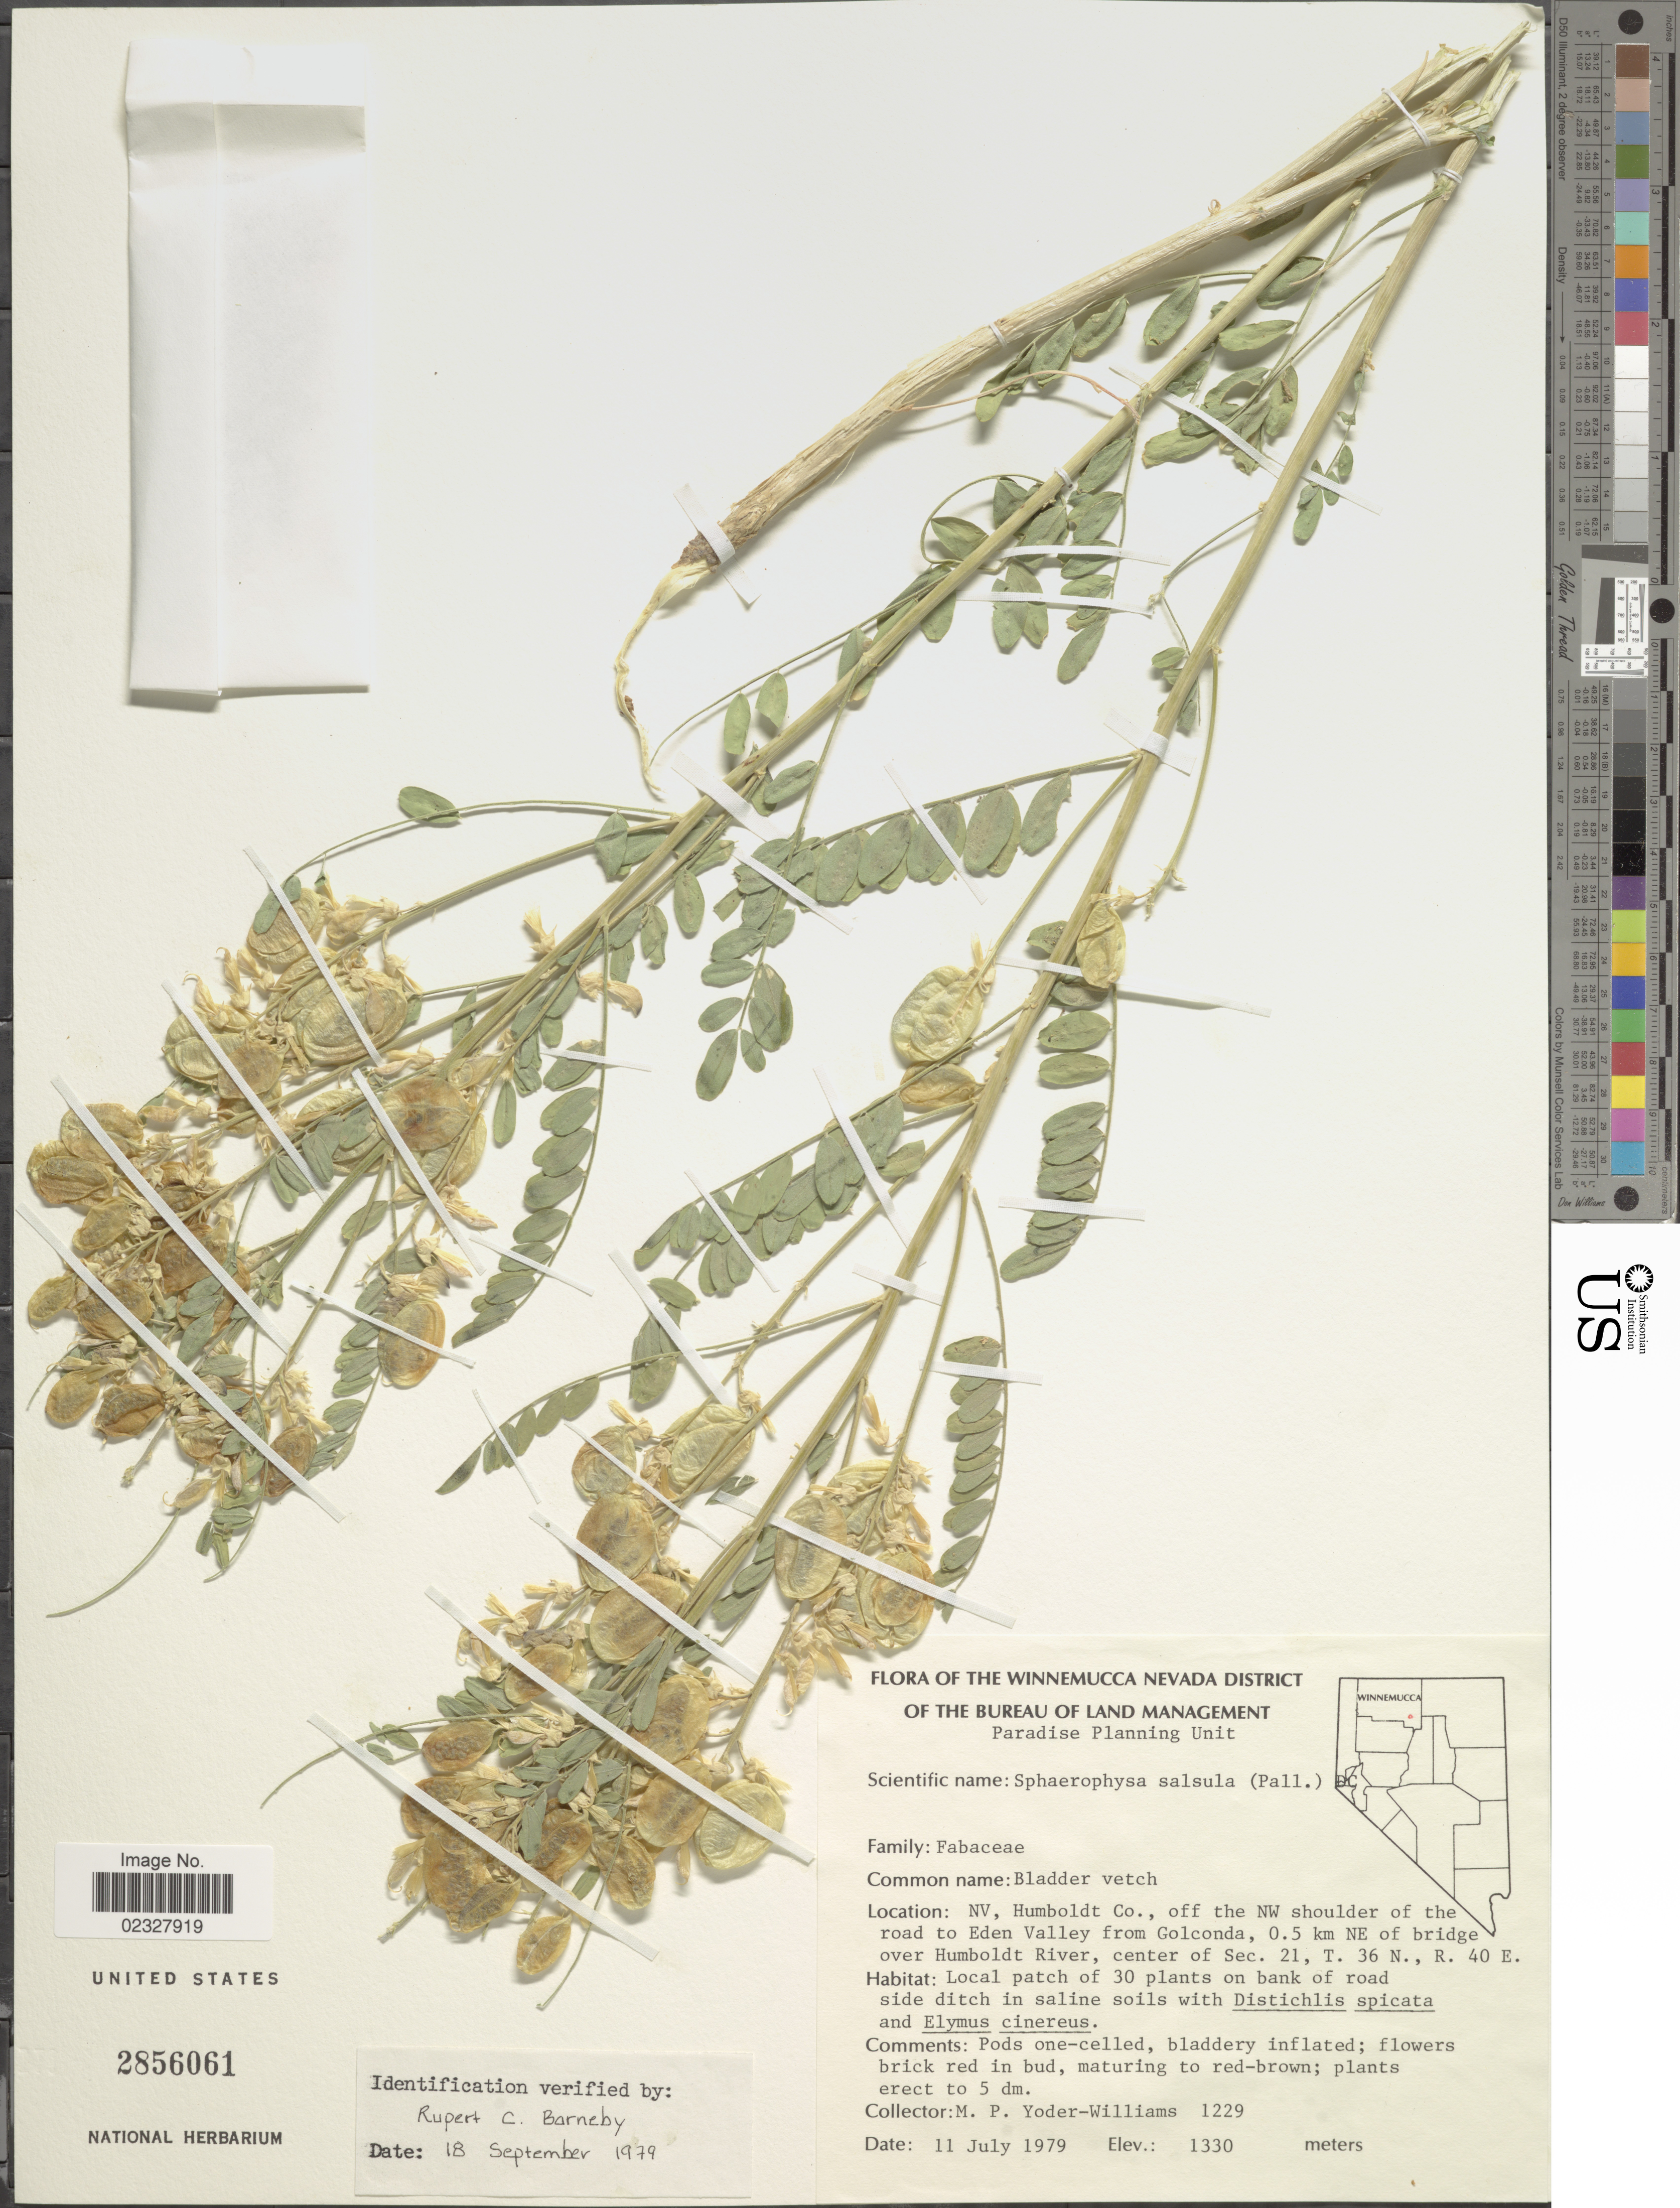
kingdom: Plantae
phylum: Tracheophyta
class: Magnoliopsida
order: Fabales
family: Fabaceae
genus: Sphaerophysa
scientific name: Sphaerophysa salsula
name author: (Pall.) DC.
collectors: M. P. Yoder-Williams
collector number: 1229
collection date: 1979-07-11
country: United States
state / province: Nevada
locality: Winnemucca Nevada District, NV. Humboldt Co., off the NW shoulder of the road to Eden Valley from Golconda, 0.5 km NE of bridge over Humboldt River, center of Sec. 21, T. 36 N., R 40 E.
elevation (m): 1330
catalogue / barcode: US 2856061